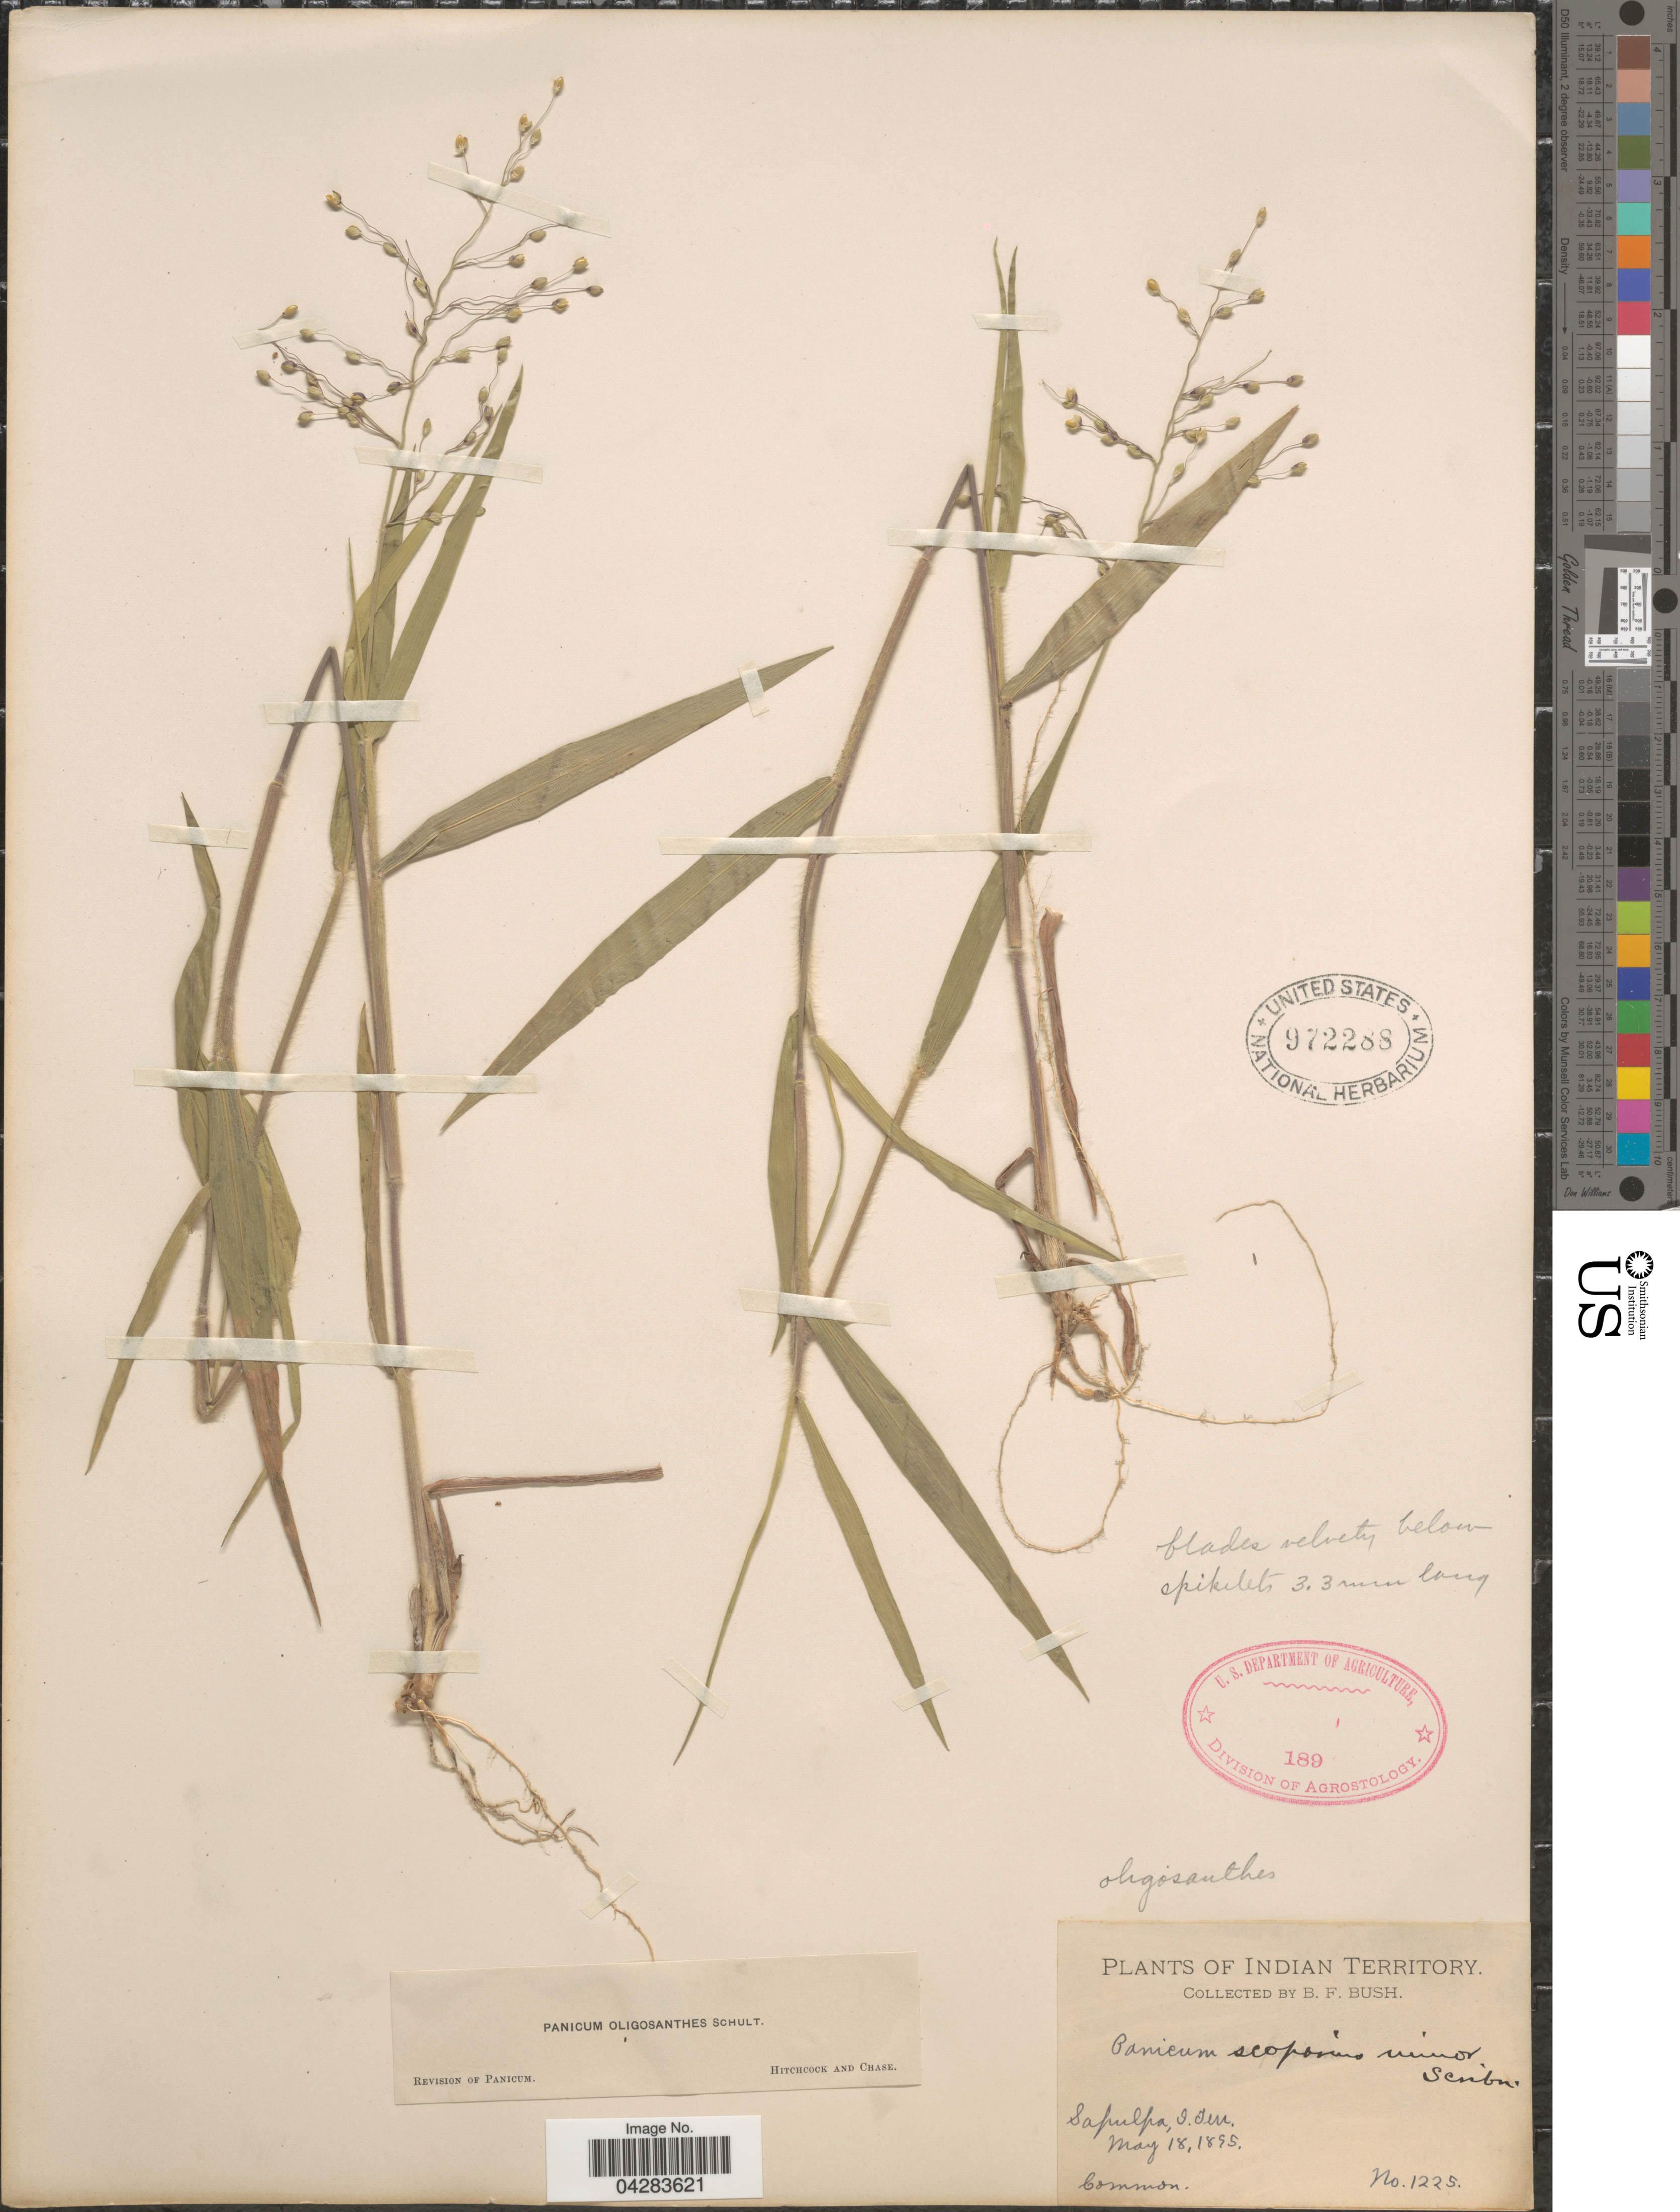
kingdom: Plantae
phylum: Tracheophyta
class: Liliopsida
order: Poales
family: Poaceae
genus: Dichanthelium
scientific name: Dichanthelium oligosanthes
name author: (Schult.) Gould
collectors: B. F. Bush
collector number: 1225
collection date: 1895-05-18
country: United States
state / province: Oklahoma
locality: Indian Territory. Sapulpa. I. Terr.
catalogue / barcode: US 972288